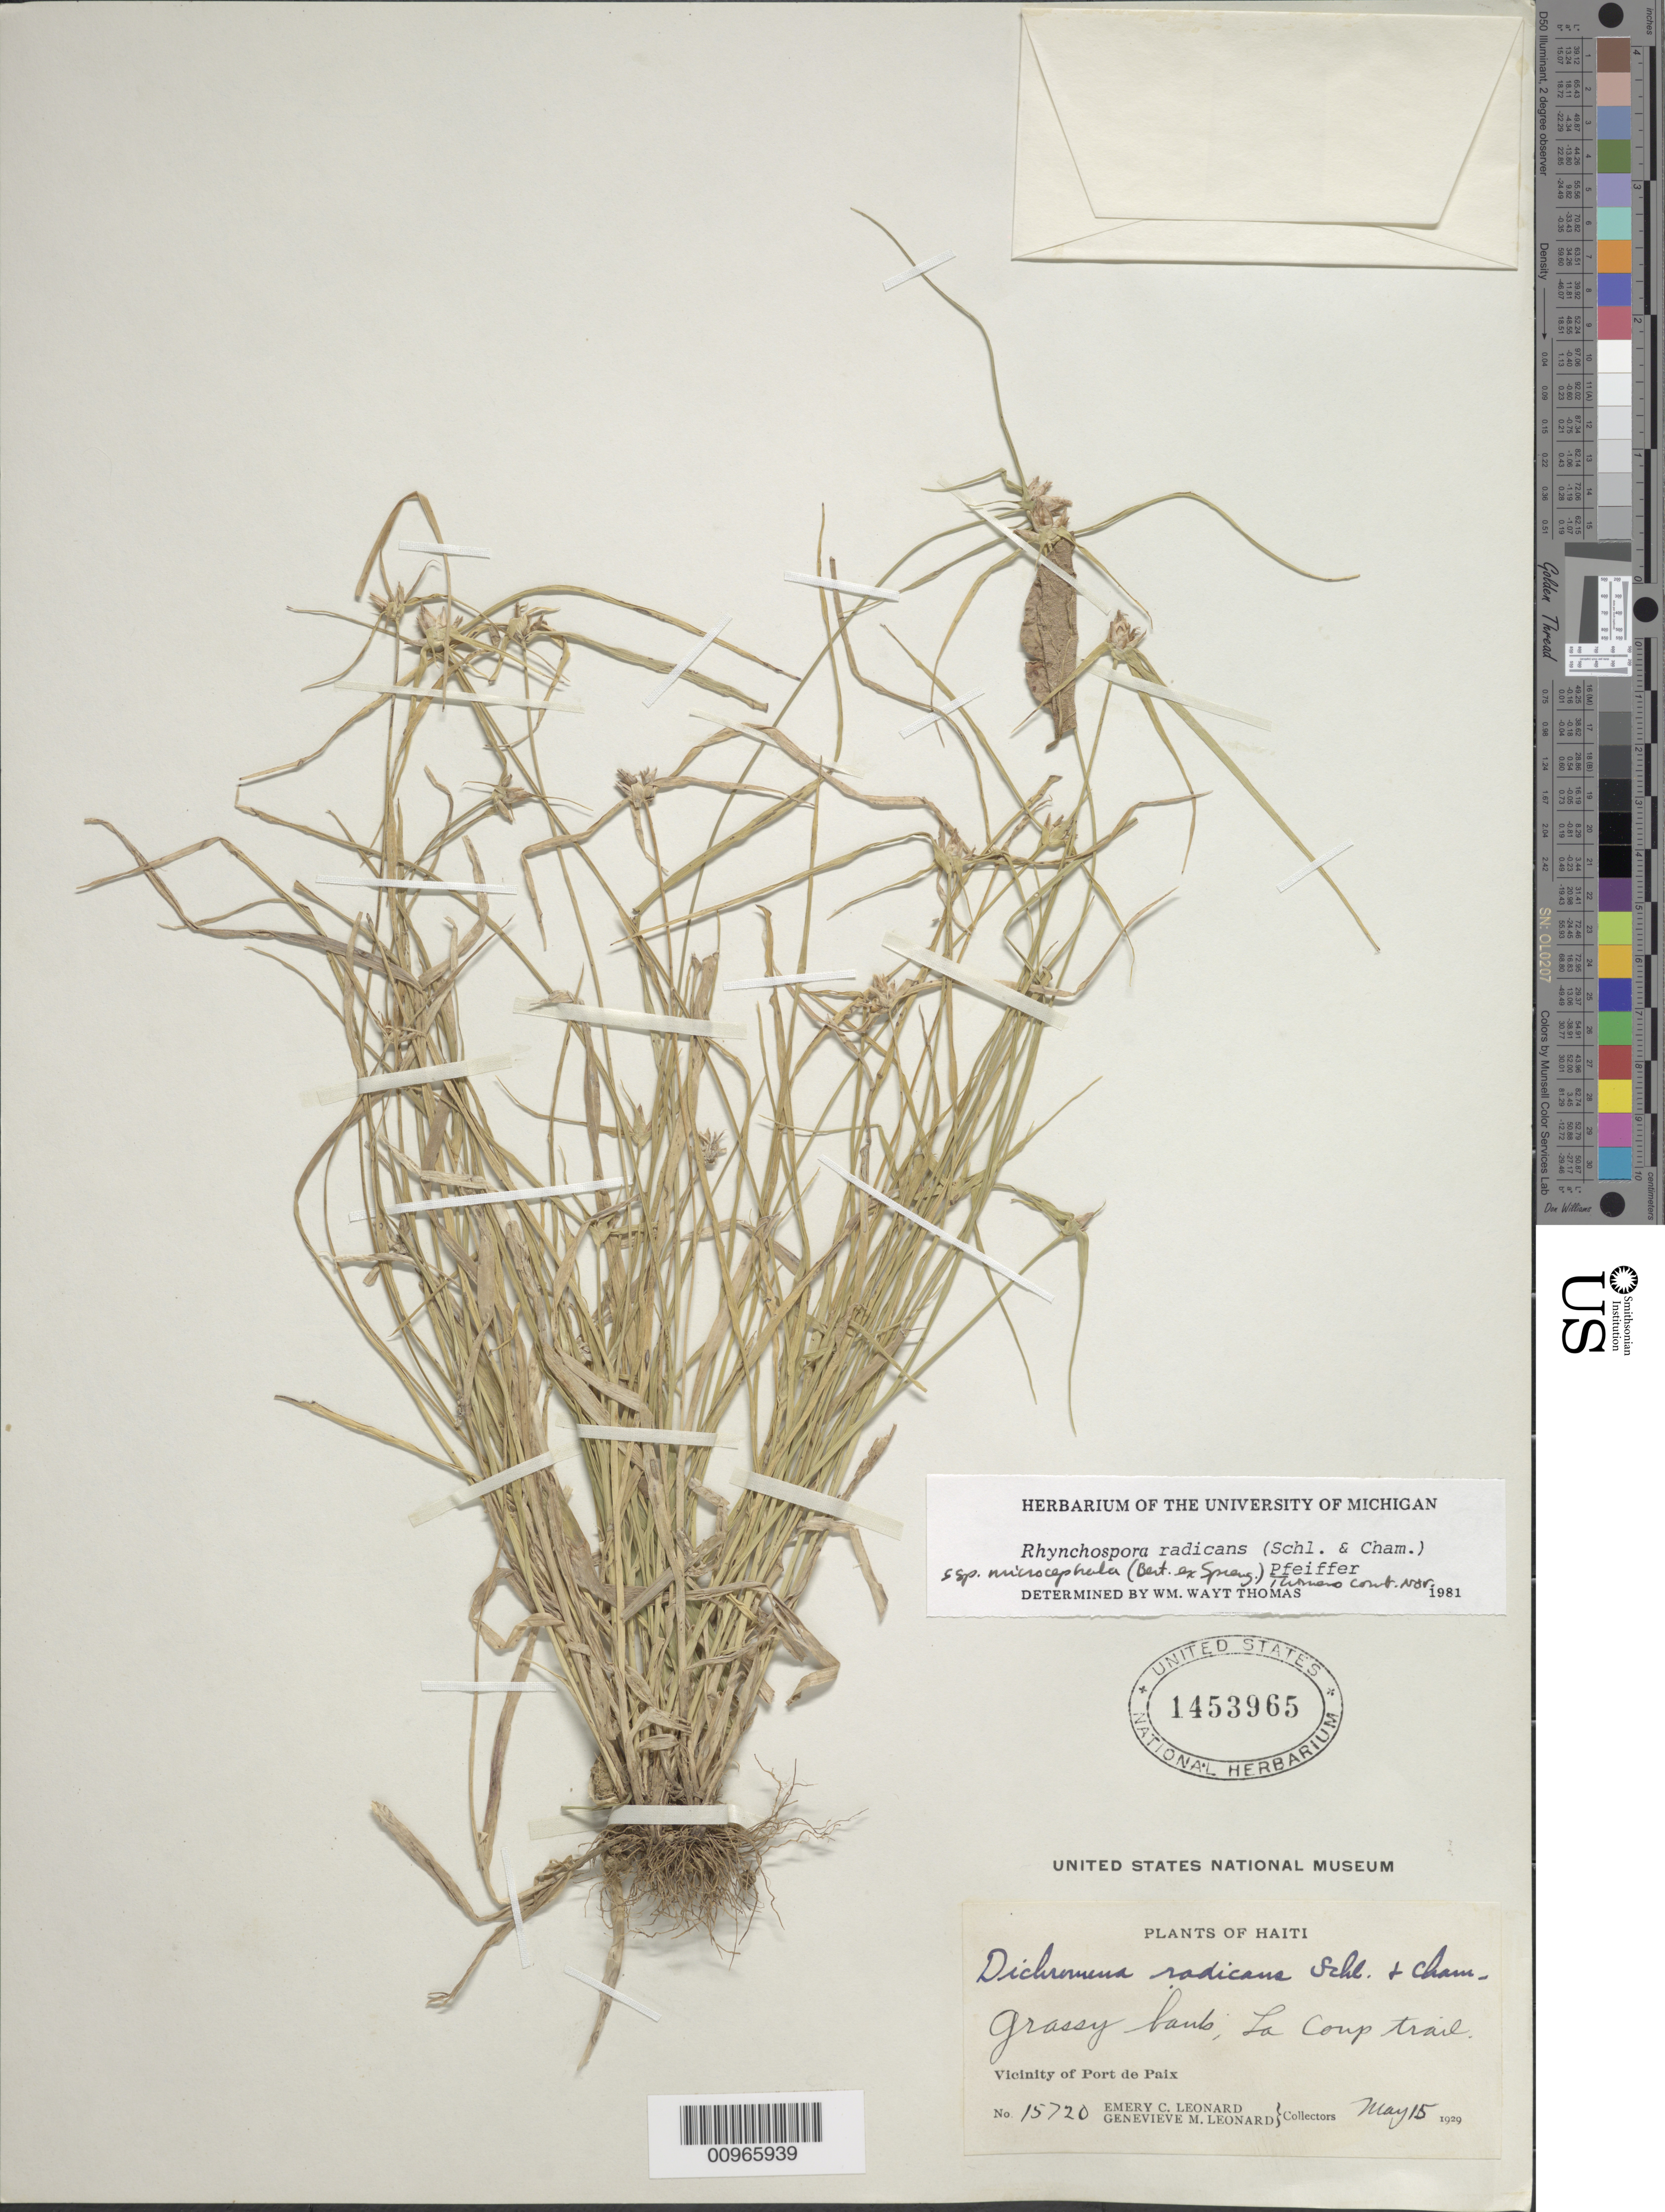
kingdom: Plantae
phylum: Tracheophyta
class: Liliopsida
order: Poales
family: Cyperaceae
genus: Rhynchospora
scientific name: Rhynchospora radicans subsp. microcephala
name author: (Bertero ex Spreng.) W.W. Thomas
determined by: Thomas, W. W., (NY), New York Botanical Garden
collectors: E. C. Leonard & G. M. Leonard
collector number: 15720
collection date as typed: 15 May 1929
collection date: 1929-05-15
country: Haiti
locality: Vicinity of Port de Paix, La Coup Trail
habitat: Grassy bank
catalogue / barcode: US 1453965